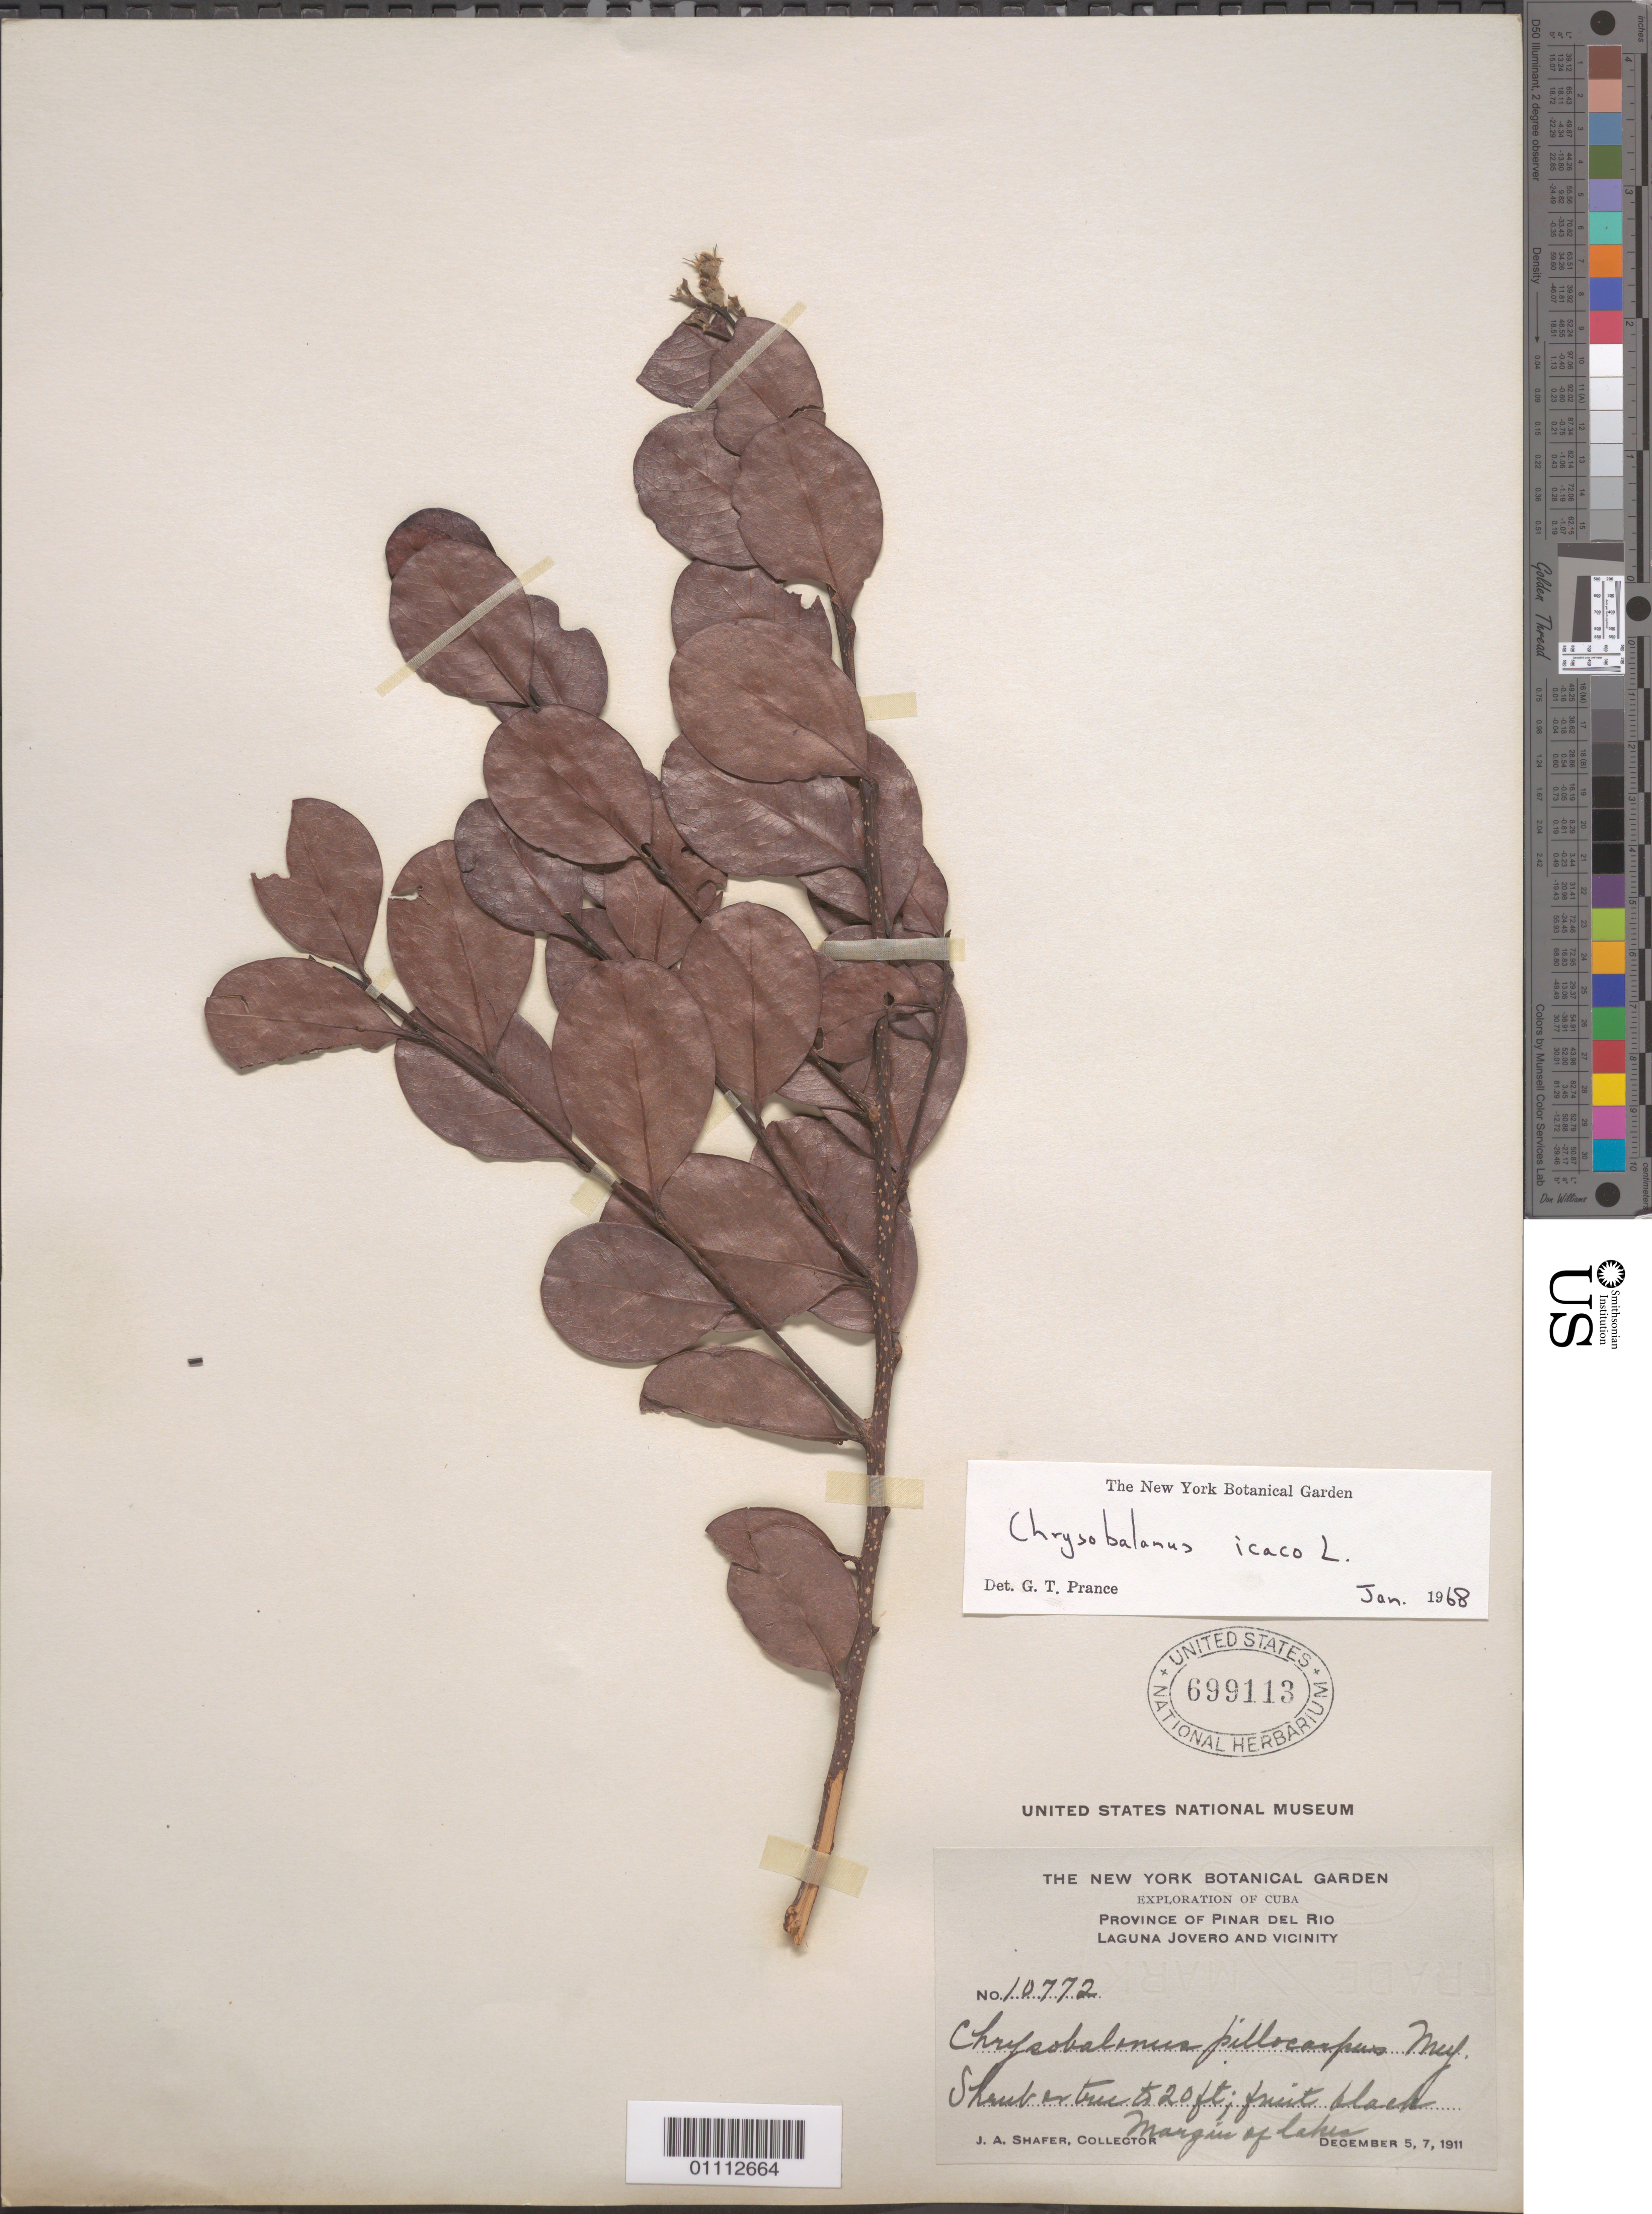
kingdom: Plantae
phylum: Tracheophyta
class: Magnoliopsida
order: Malpighiales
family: Chrysobalanaceae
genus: Chrysobalanus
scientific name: Chrysobalanus icaco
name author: L.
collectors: J. A. Shafer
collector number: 10772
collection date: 1911-12-05/1911-12-07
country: Cuba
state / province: Pinar del Río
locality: Laguna Jovero and vicinity. Margin of lakes.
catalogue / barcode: US 699113